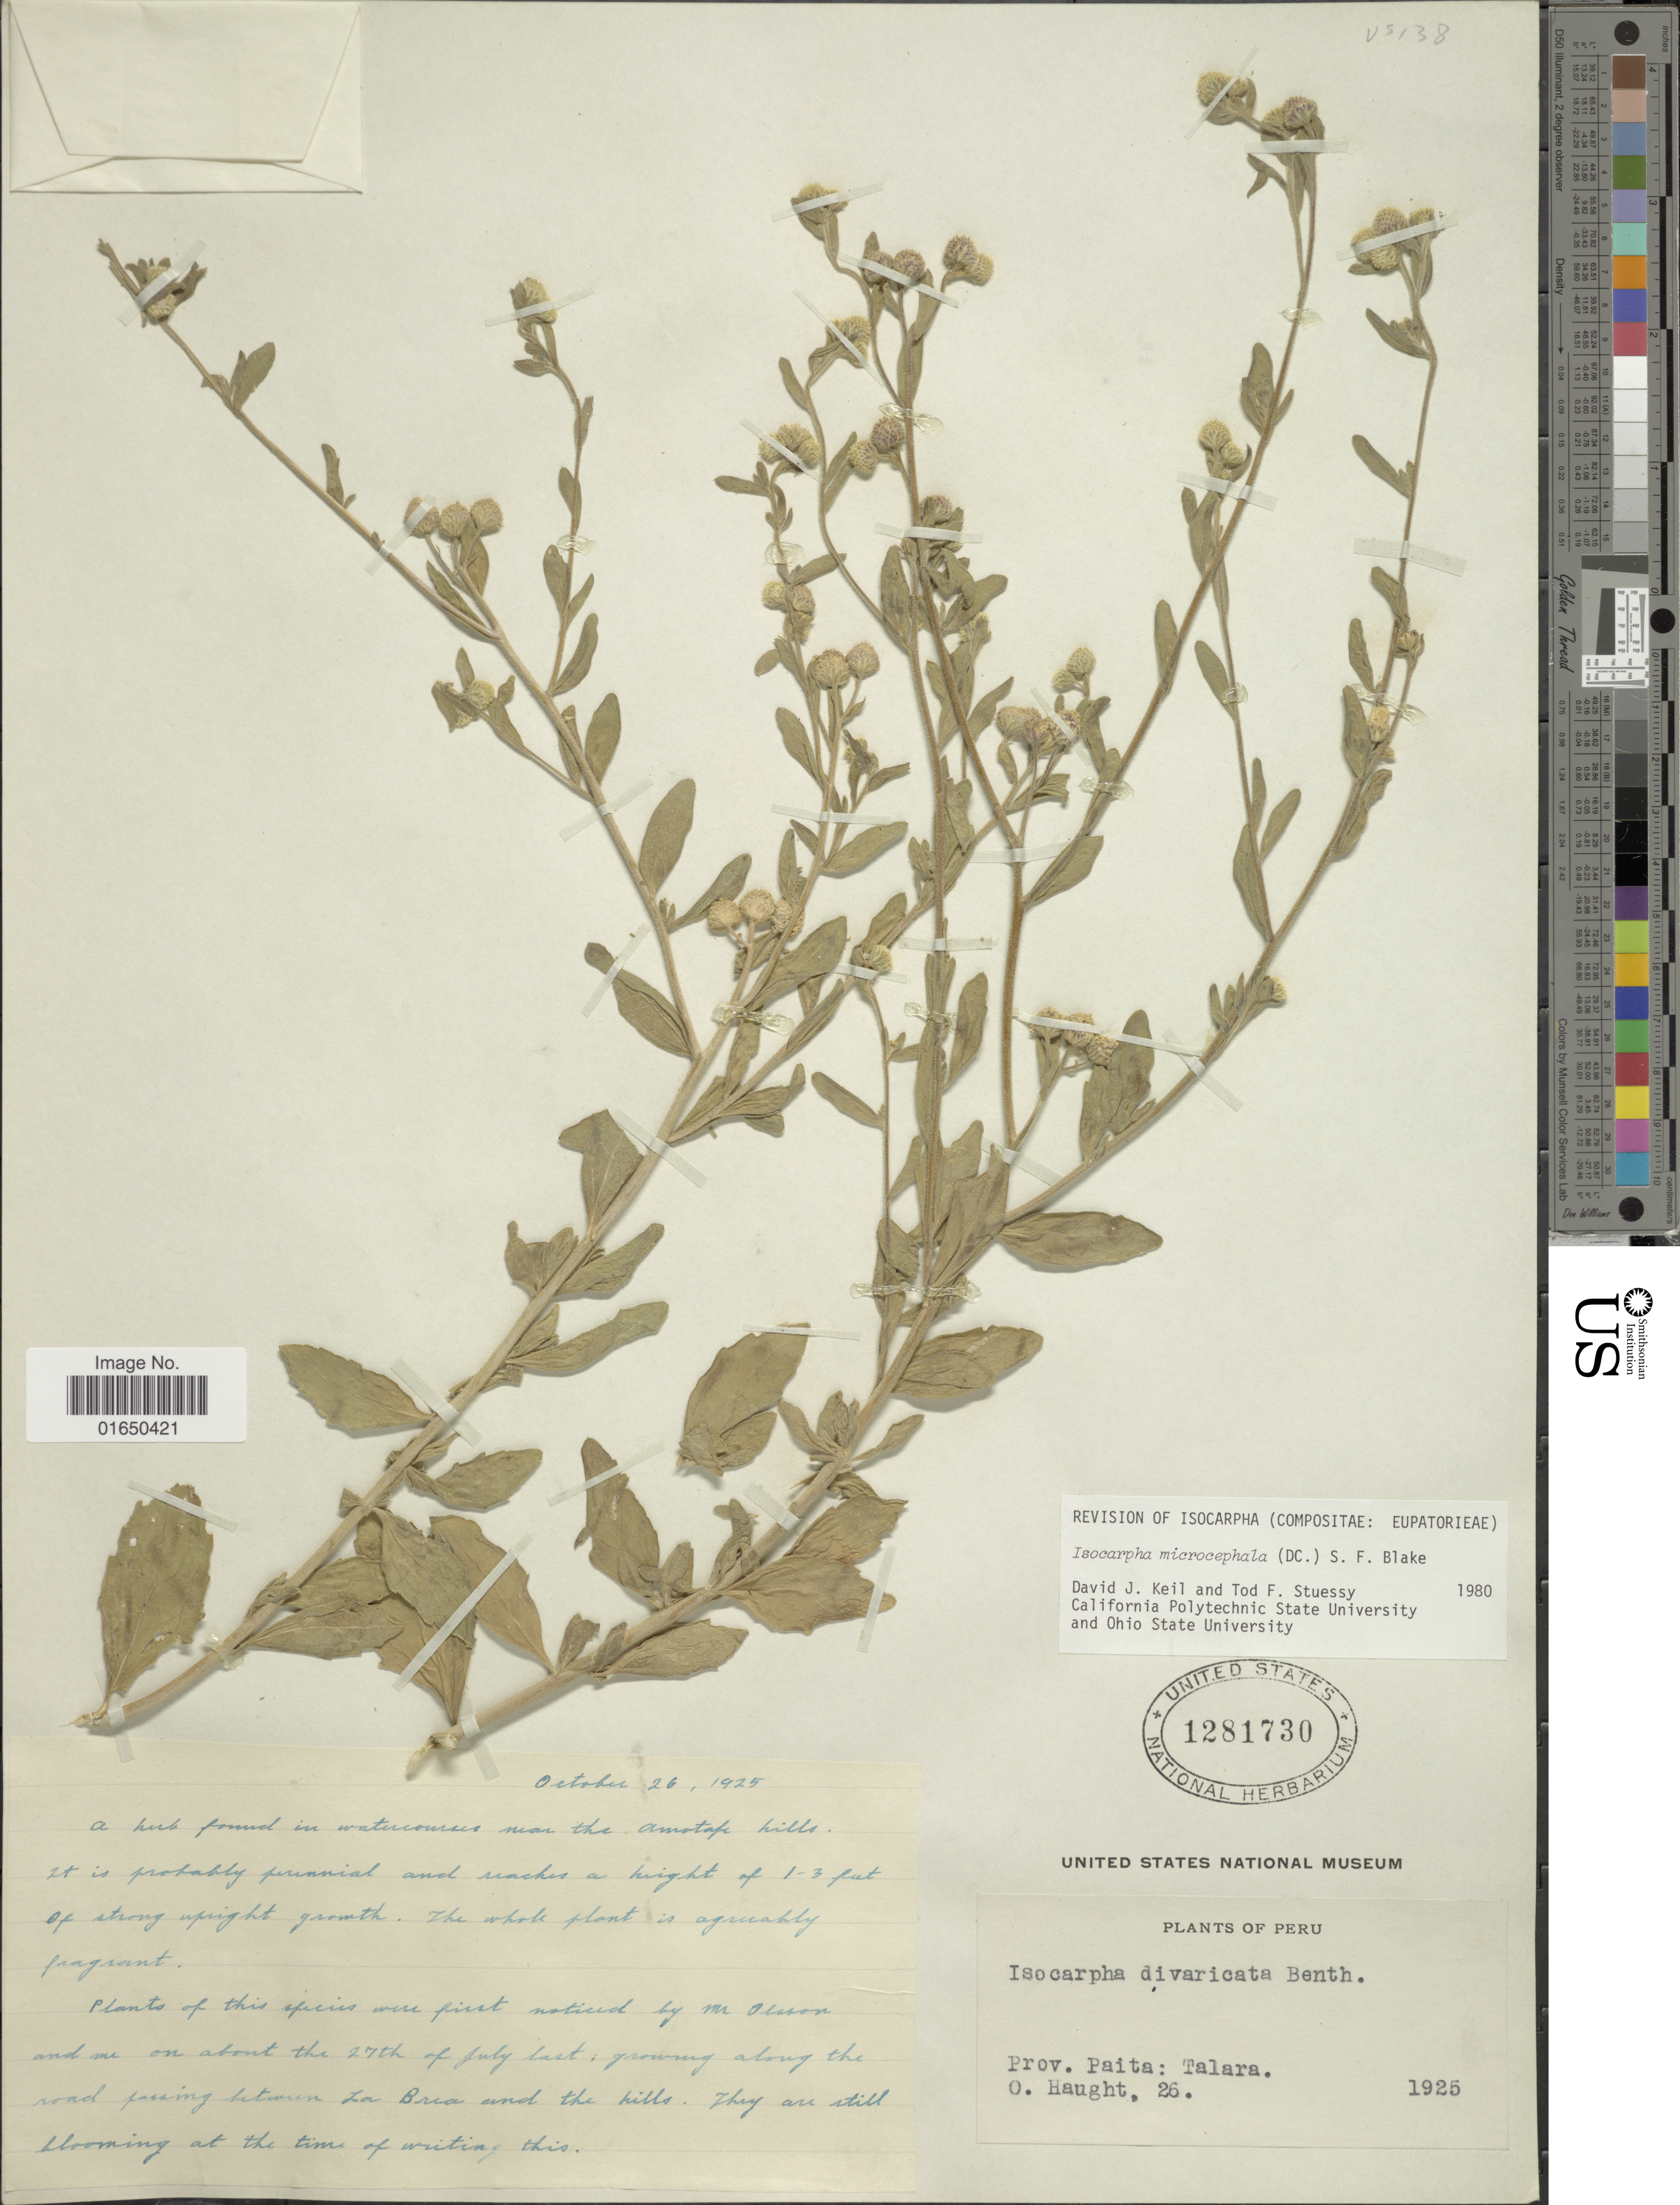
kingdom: Plantae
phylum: Tracheophyta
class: Magnoliopsida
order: Asterales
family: Asteraceae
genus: Isocarpha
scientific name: Isocarpha microcephala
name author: (DC.) S.F. Blake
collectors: O. Haught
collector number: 26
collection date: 1925-10-26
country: Peru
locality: Talara, along the road passing between La Brea and the hills, Prov. Paita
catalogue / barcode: US 1281730